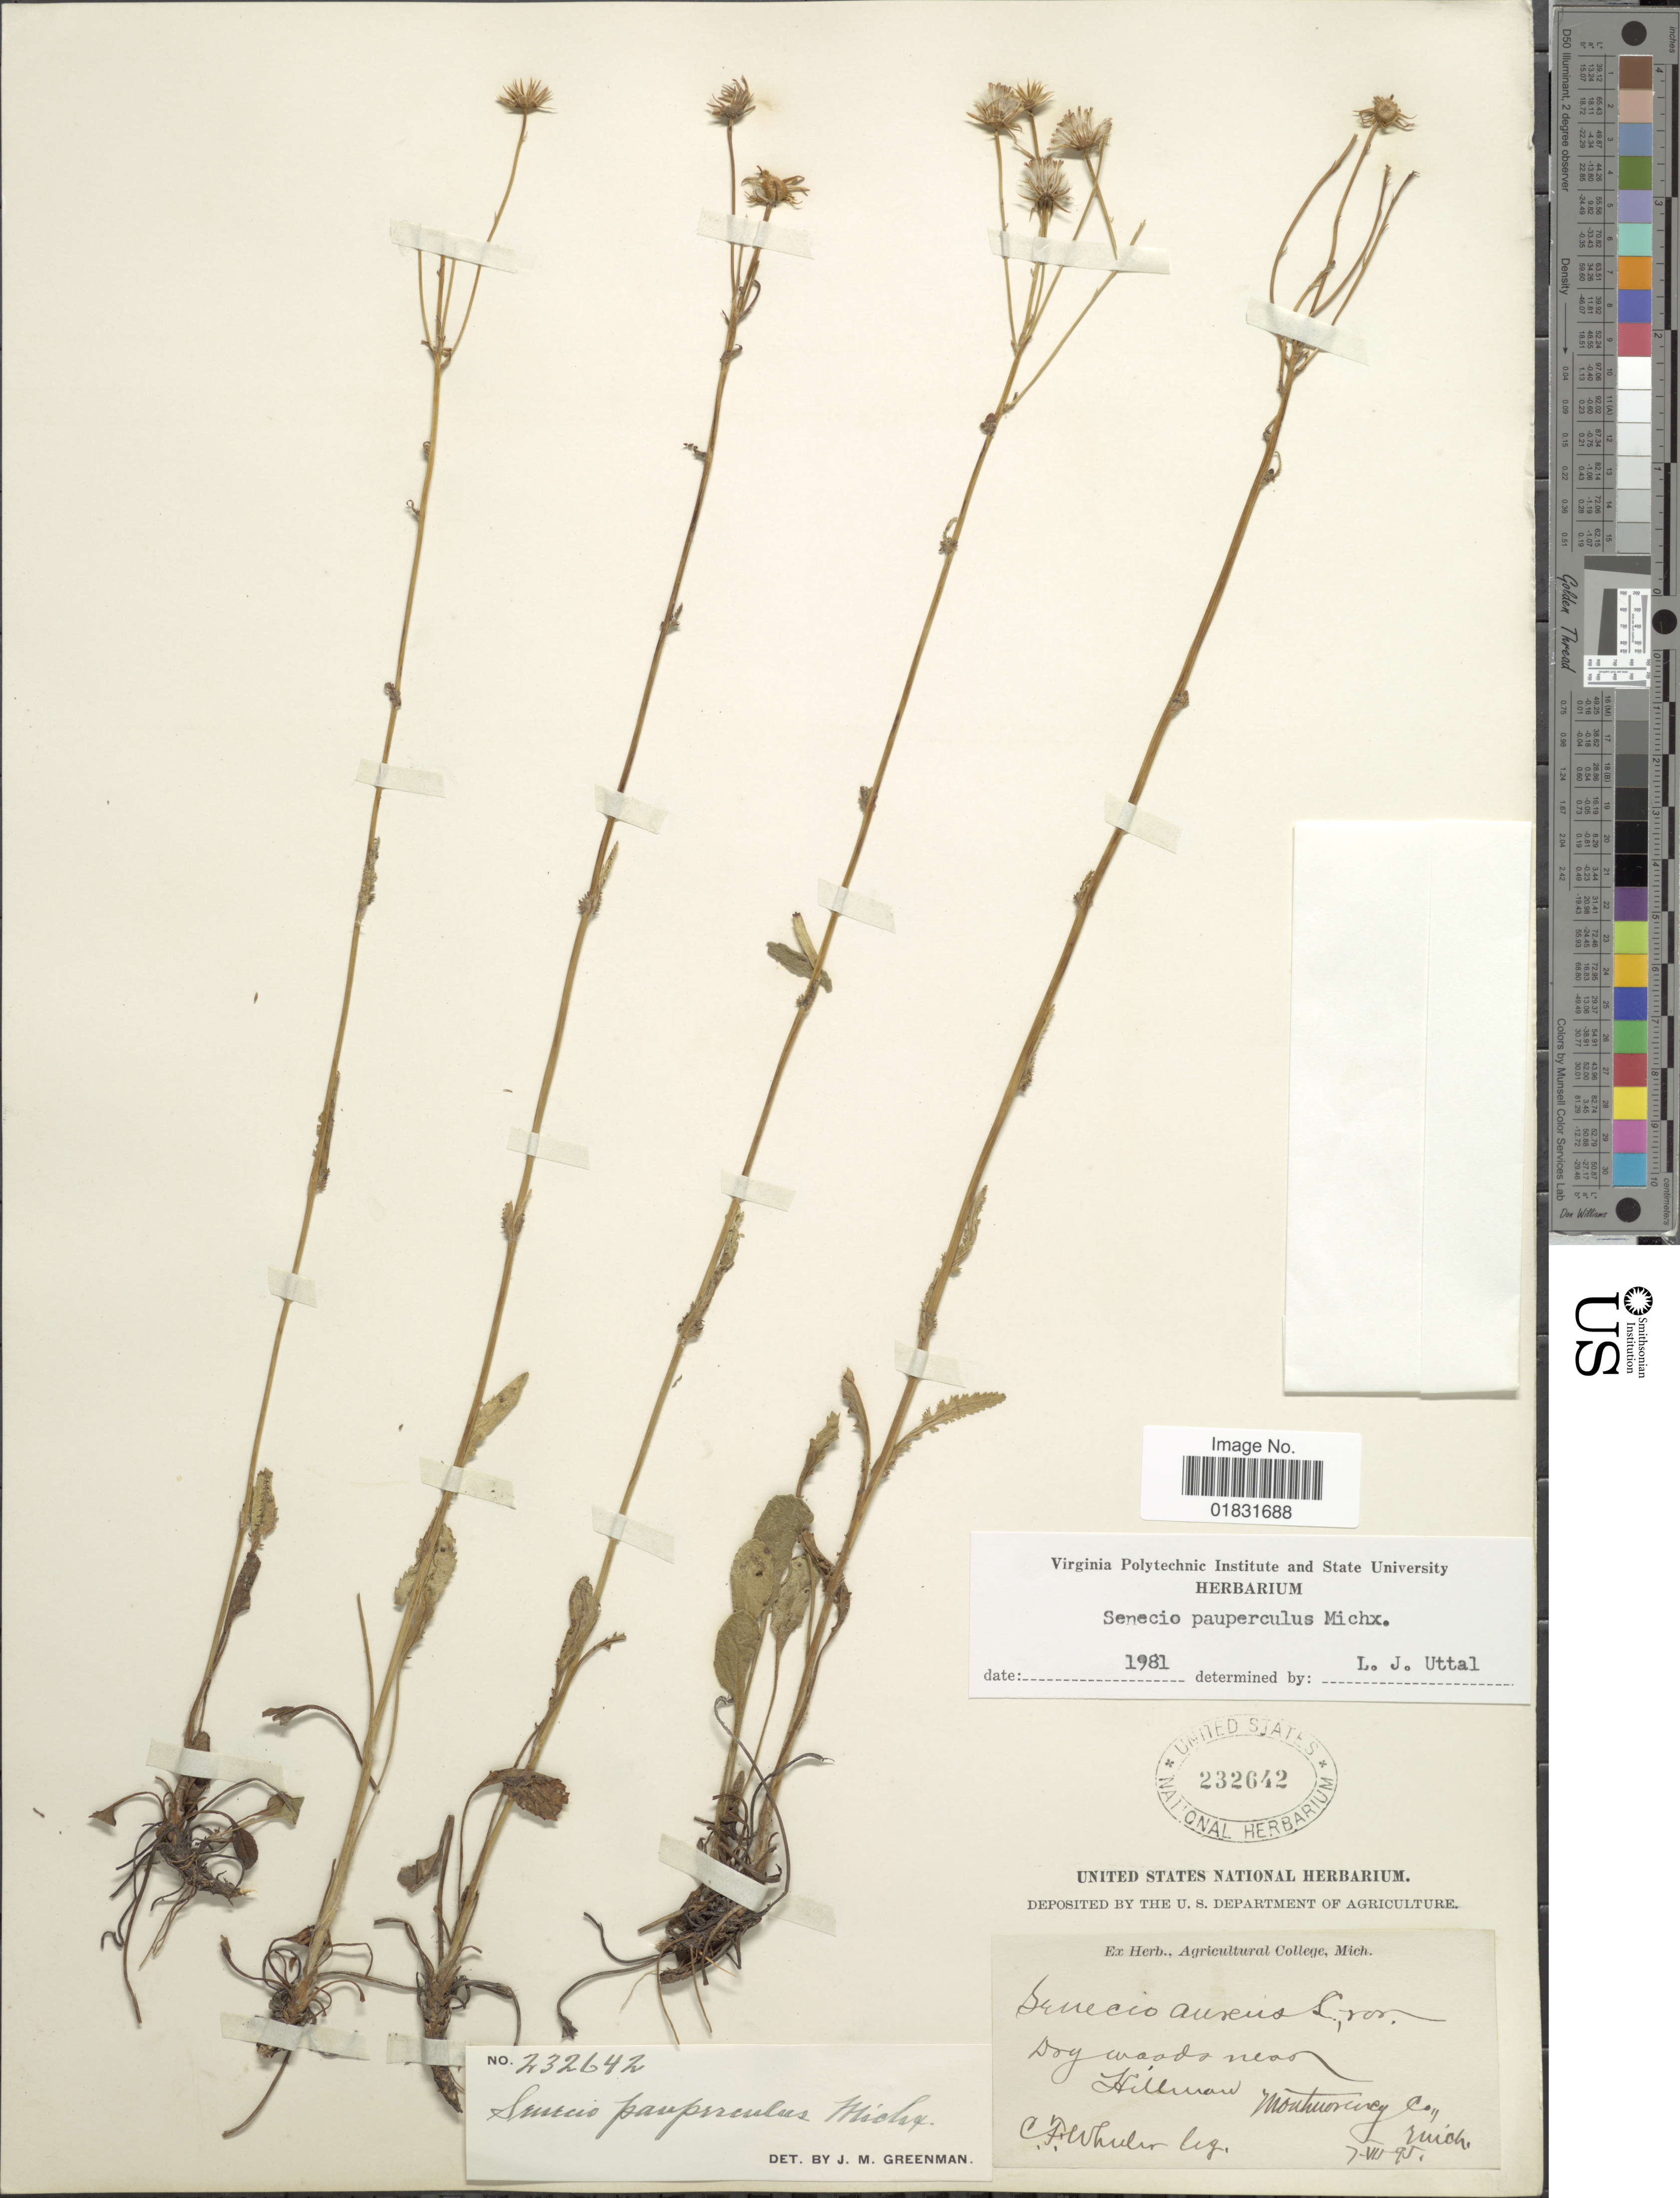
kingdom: Plantae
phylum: Tracheophyta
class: Magnoliopsida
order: Asterales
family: Asteraceae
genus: Packera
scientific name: Packera paupercula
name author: (Michx.) Á. Löve & D. Löve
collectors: C. Wheeler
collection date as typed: Transcribed d/m/y: 7/8/95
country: United States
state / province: Michigan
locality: Dry woods near Hillman, Montgomery Co.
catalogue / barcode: US 232642